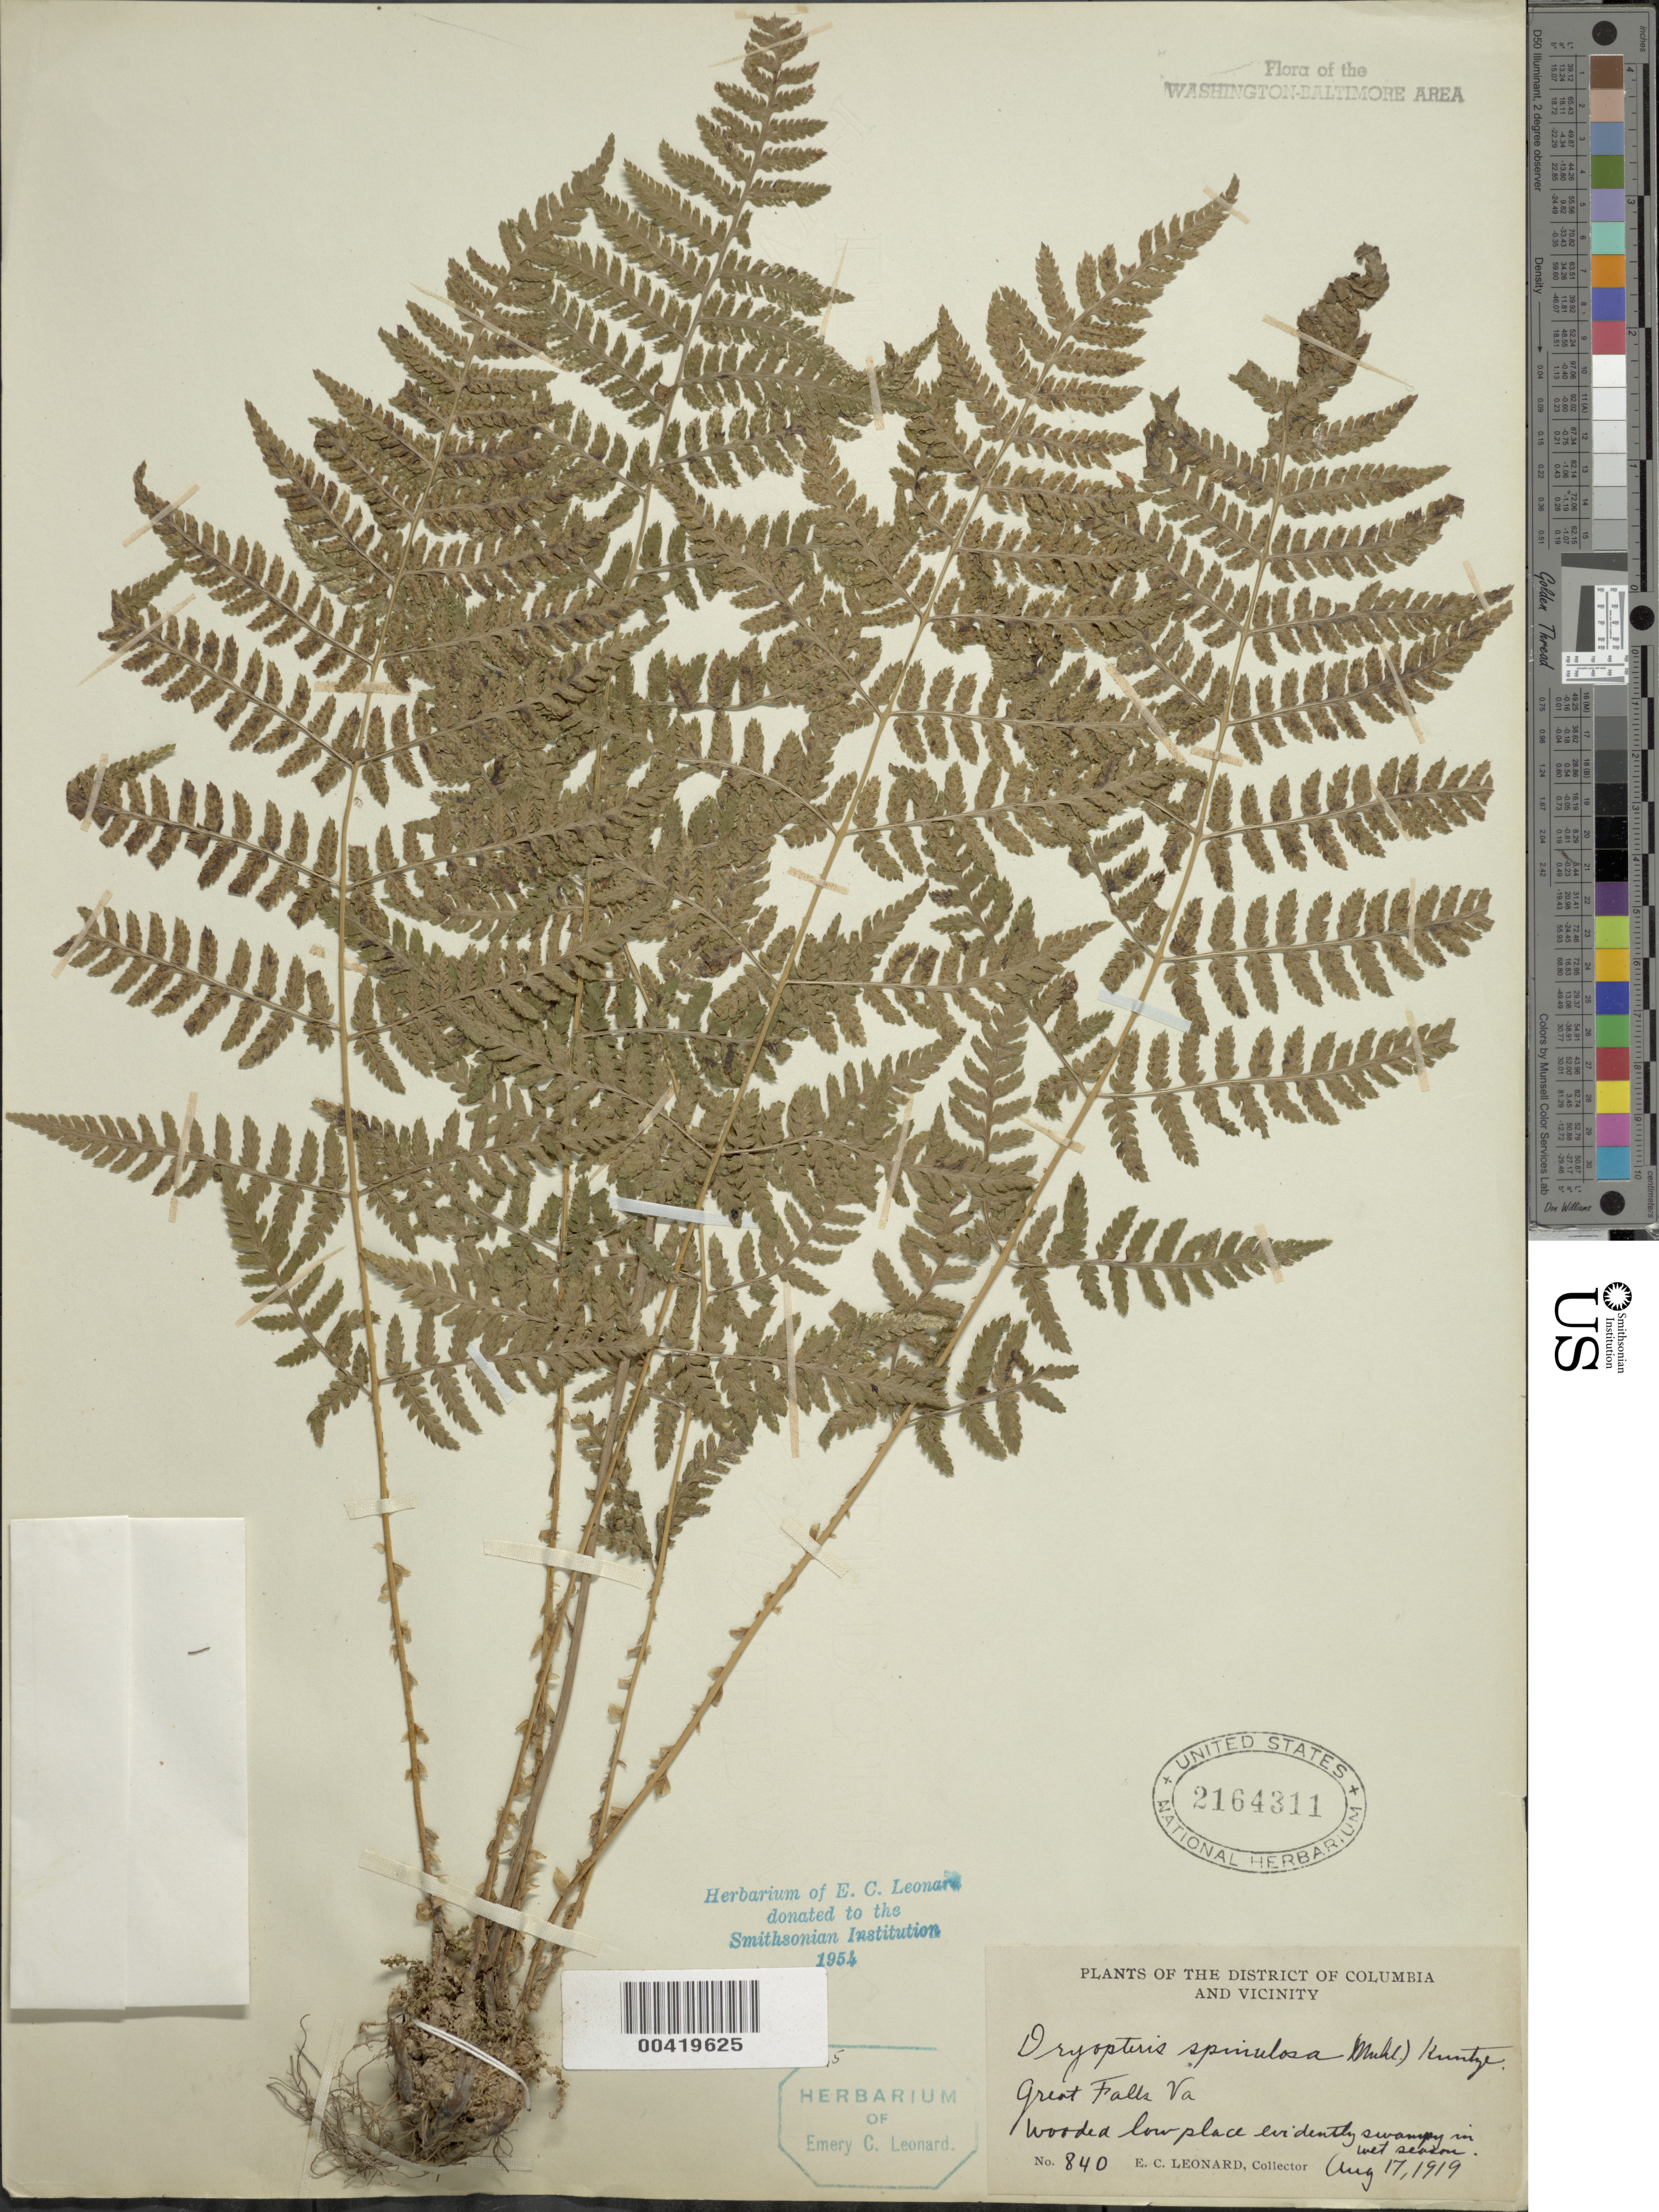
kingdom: Plantae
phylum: Tracheophyta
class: Polypodiopsida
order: Polypodiales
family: Dryopteridaceae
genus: Dryopteris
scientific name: Dryopteris carthusiana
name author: (Villars) H.P. Fuchs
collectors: E. C. Leonard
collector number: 840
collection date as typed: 17 Aug 1919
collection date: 1919-08-17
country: United States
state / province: Virginia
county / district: Fairfax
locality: Great Falls C. and O. Canal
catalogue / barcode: US 2164311